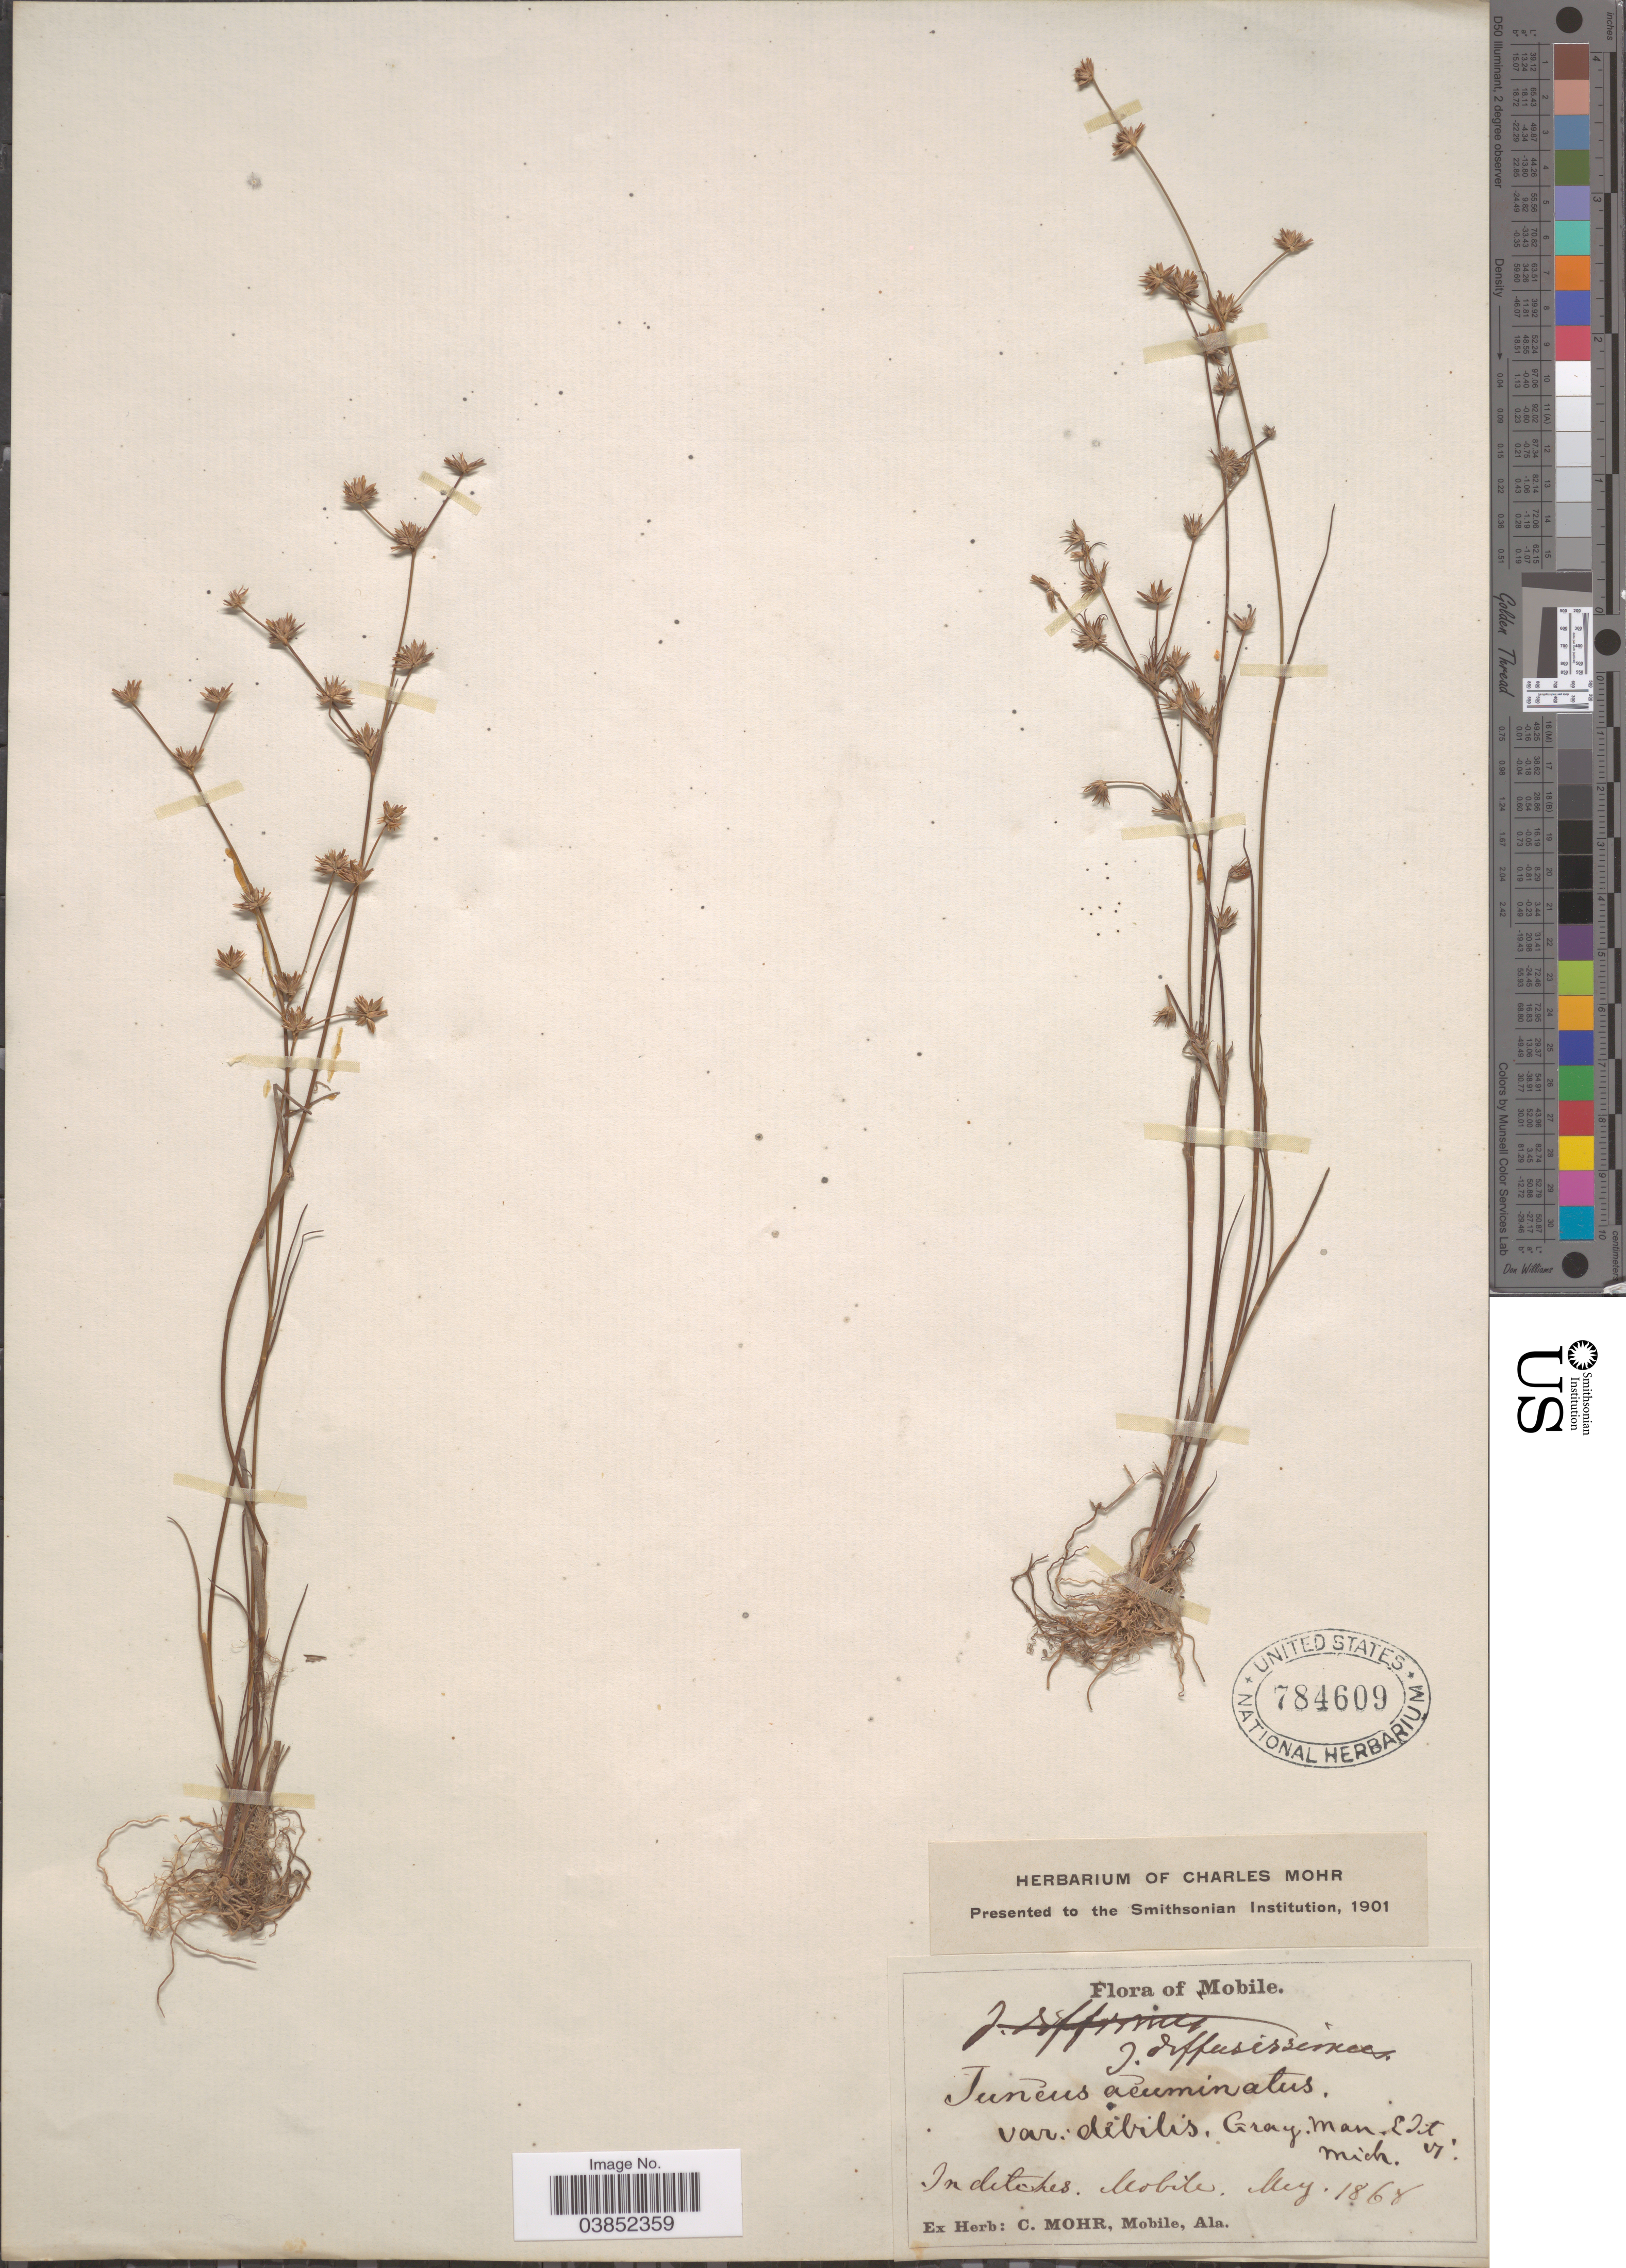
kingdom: Plantae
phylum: Tracheophyta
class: Liliopsida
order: Poales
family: Juncaceae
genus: Juncus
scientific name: Juncus diffusissimus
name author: Buckley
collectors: ex herb. Charles Mohr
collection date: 1868-05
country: United States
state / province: Alabama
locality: In ditches. Mobile.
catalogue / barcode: US 784609